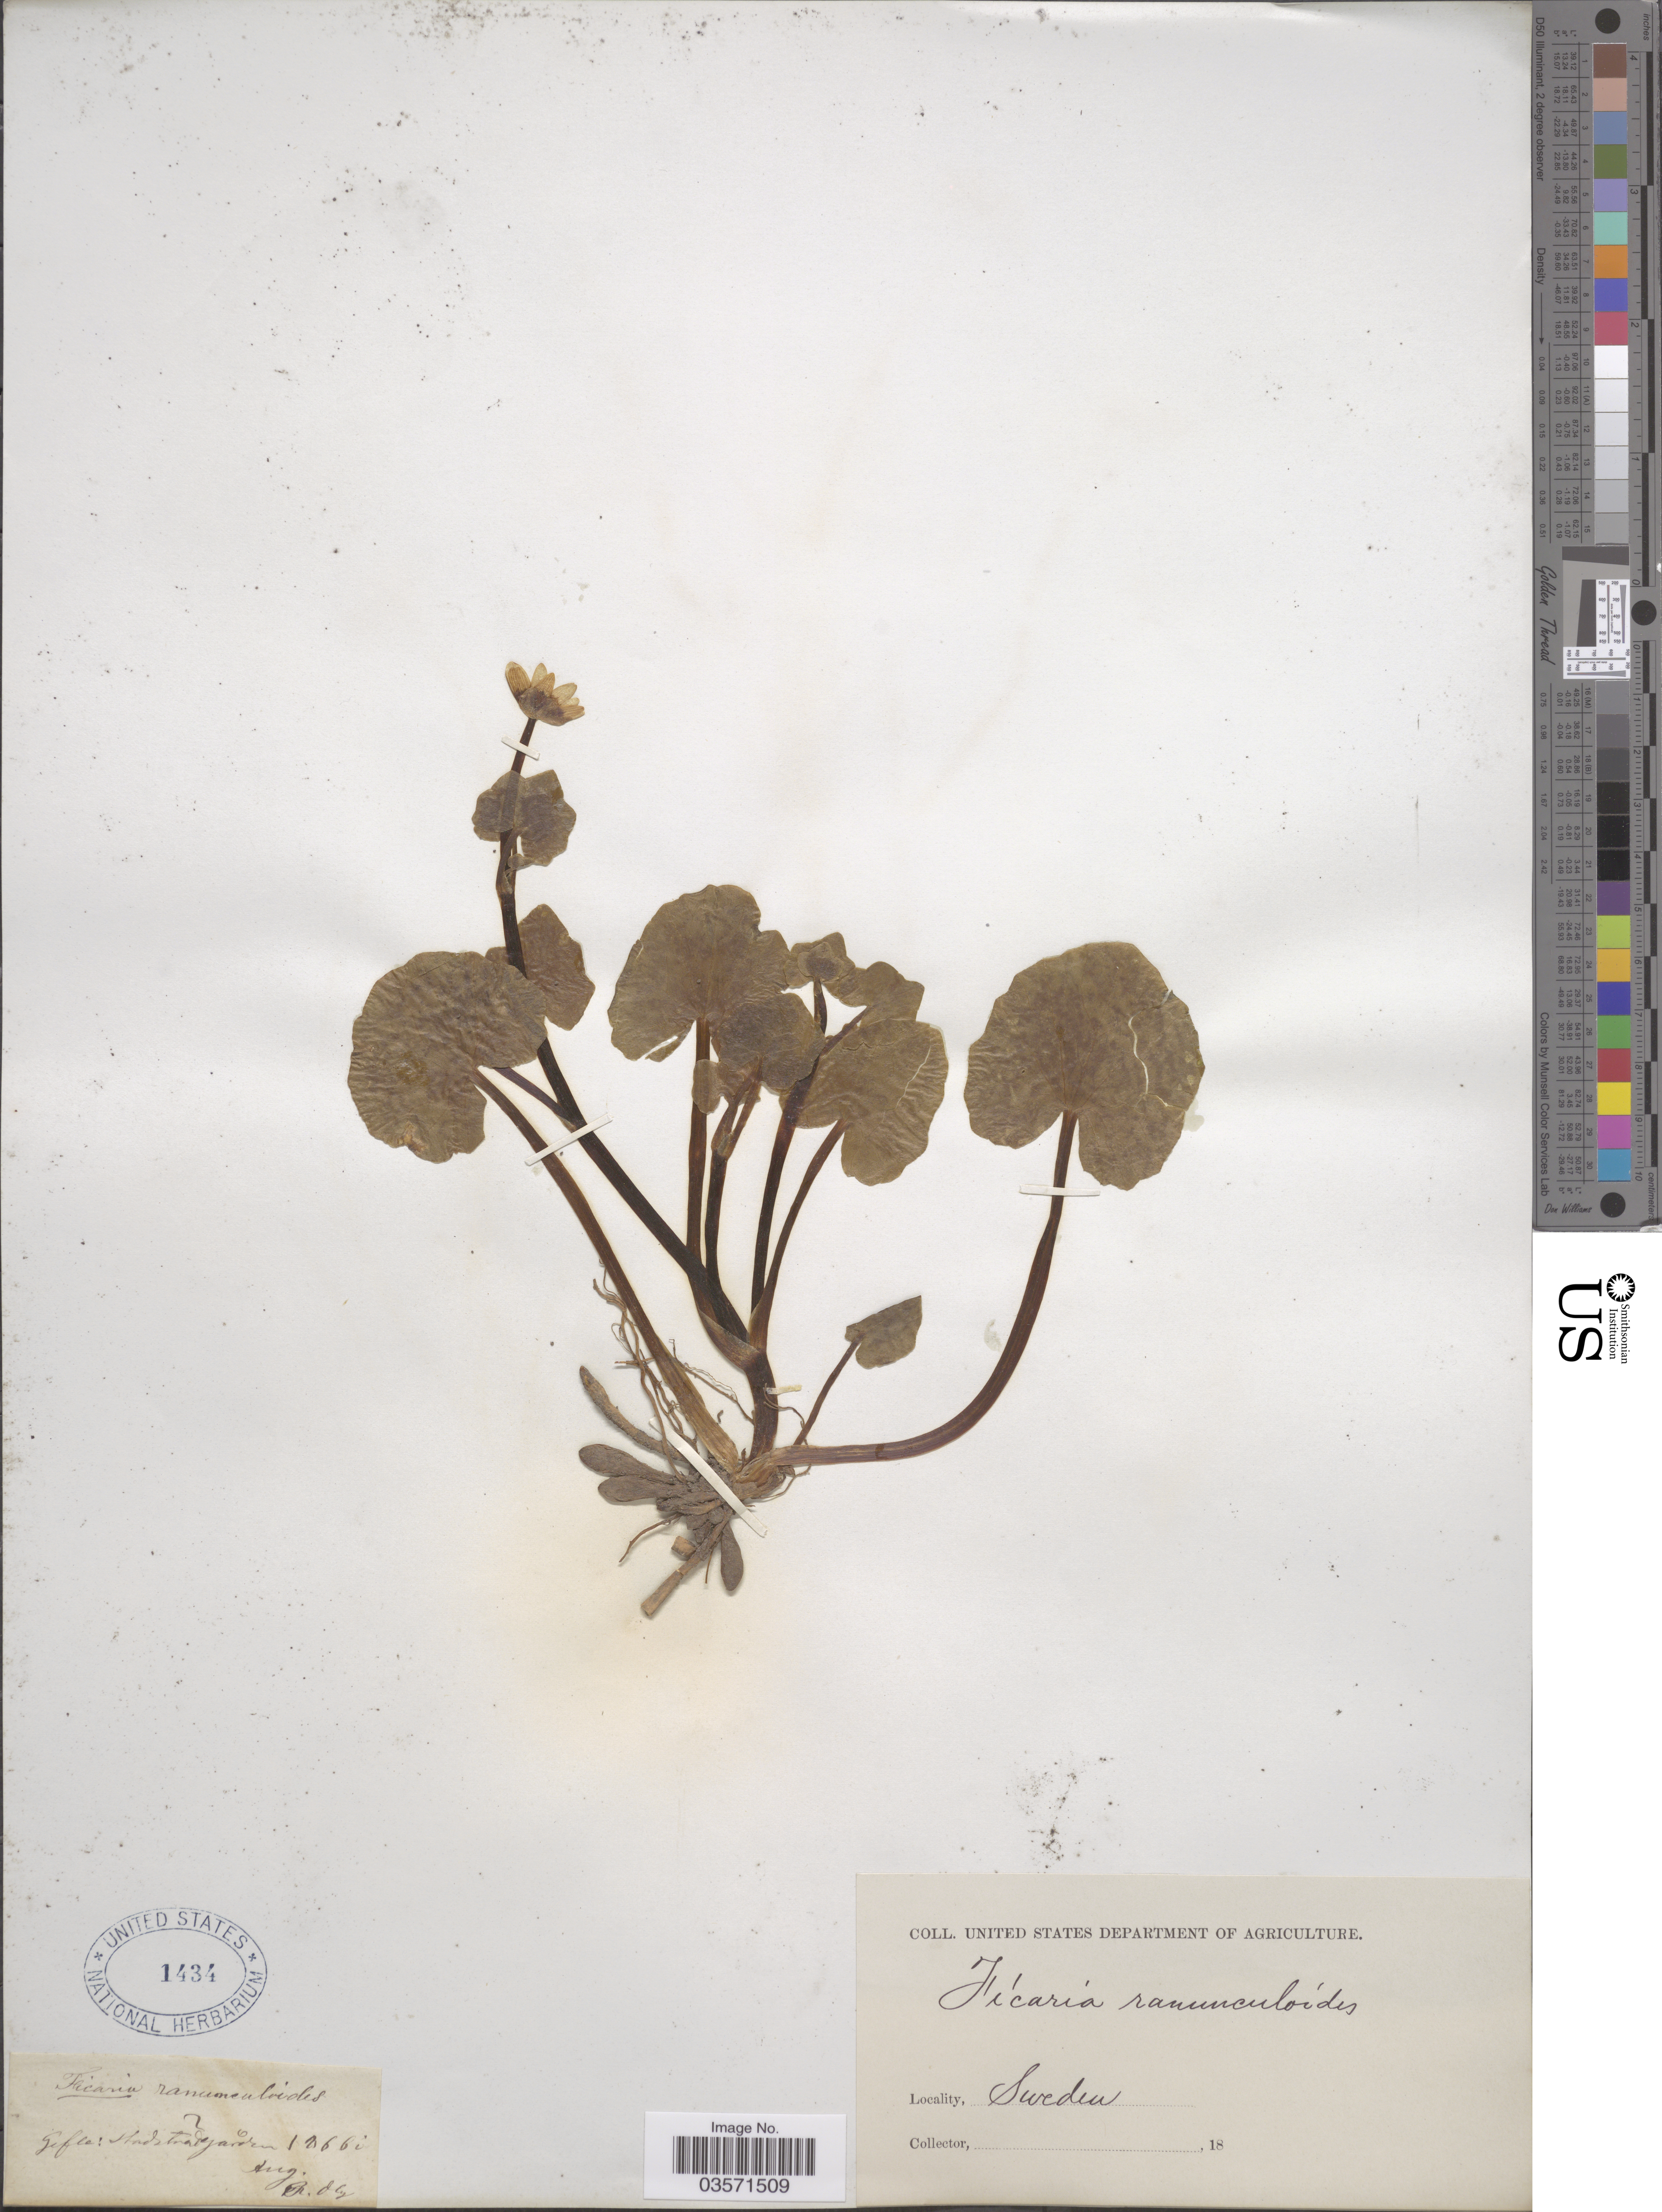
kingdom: Plantae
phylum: Tracheophyta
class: Magnoliopsida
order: Ranunculales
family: Ranunculaceae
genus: Ficaria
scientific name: Ficaria verna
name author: Huds.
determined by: Strong, M. T., (US), Smithsonian Institution - National Museum of Natural History (UNITED STATES)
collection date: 1866-08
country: Sweden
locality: Gefle: Stadsträdgården.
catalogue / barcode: US 1434